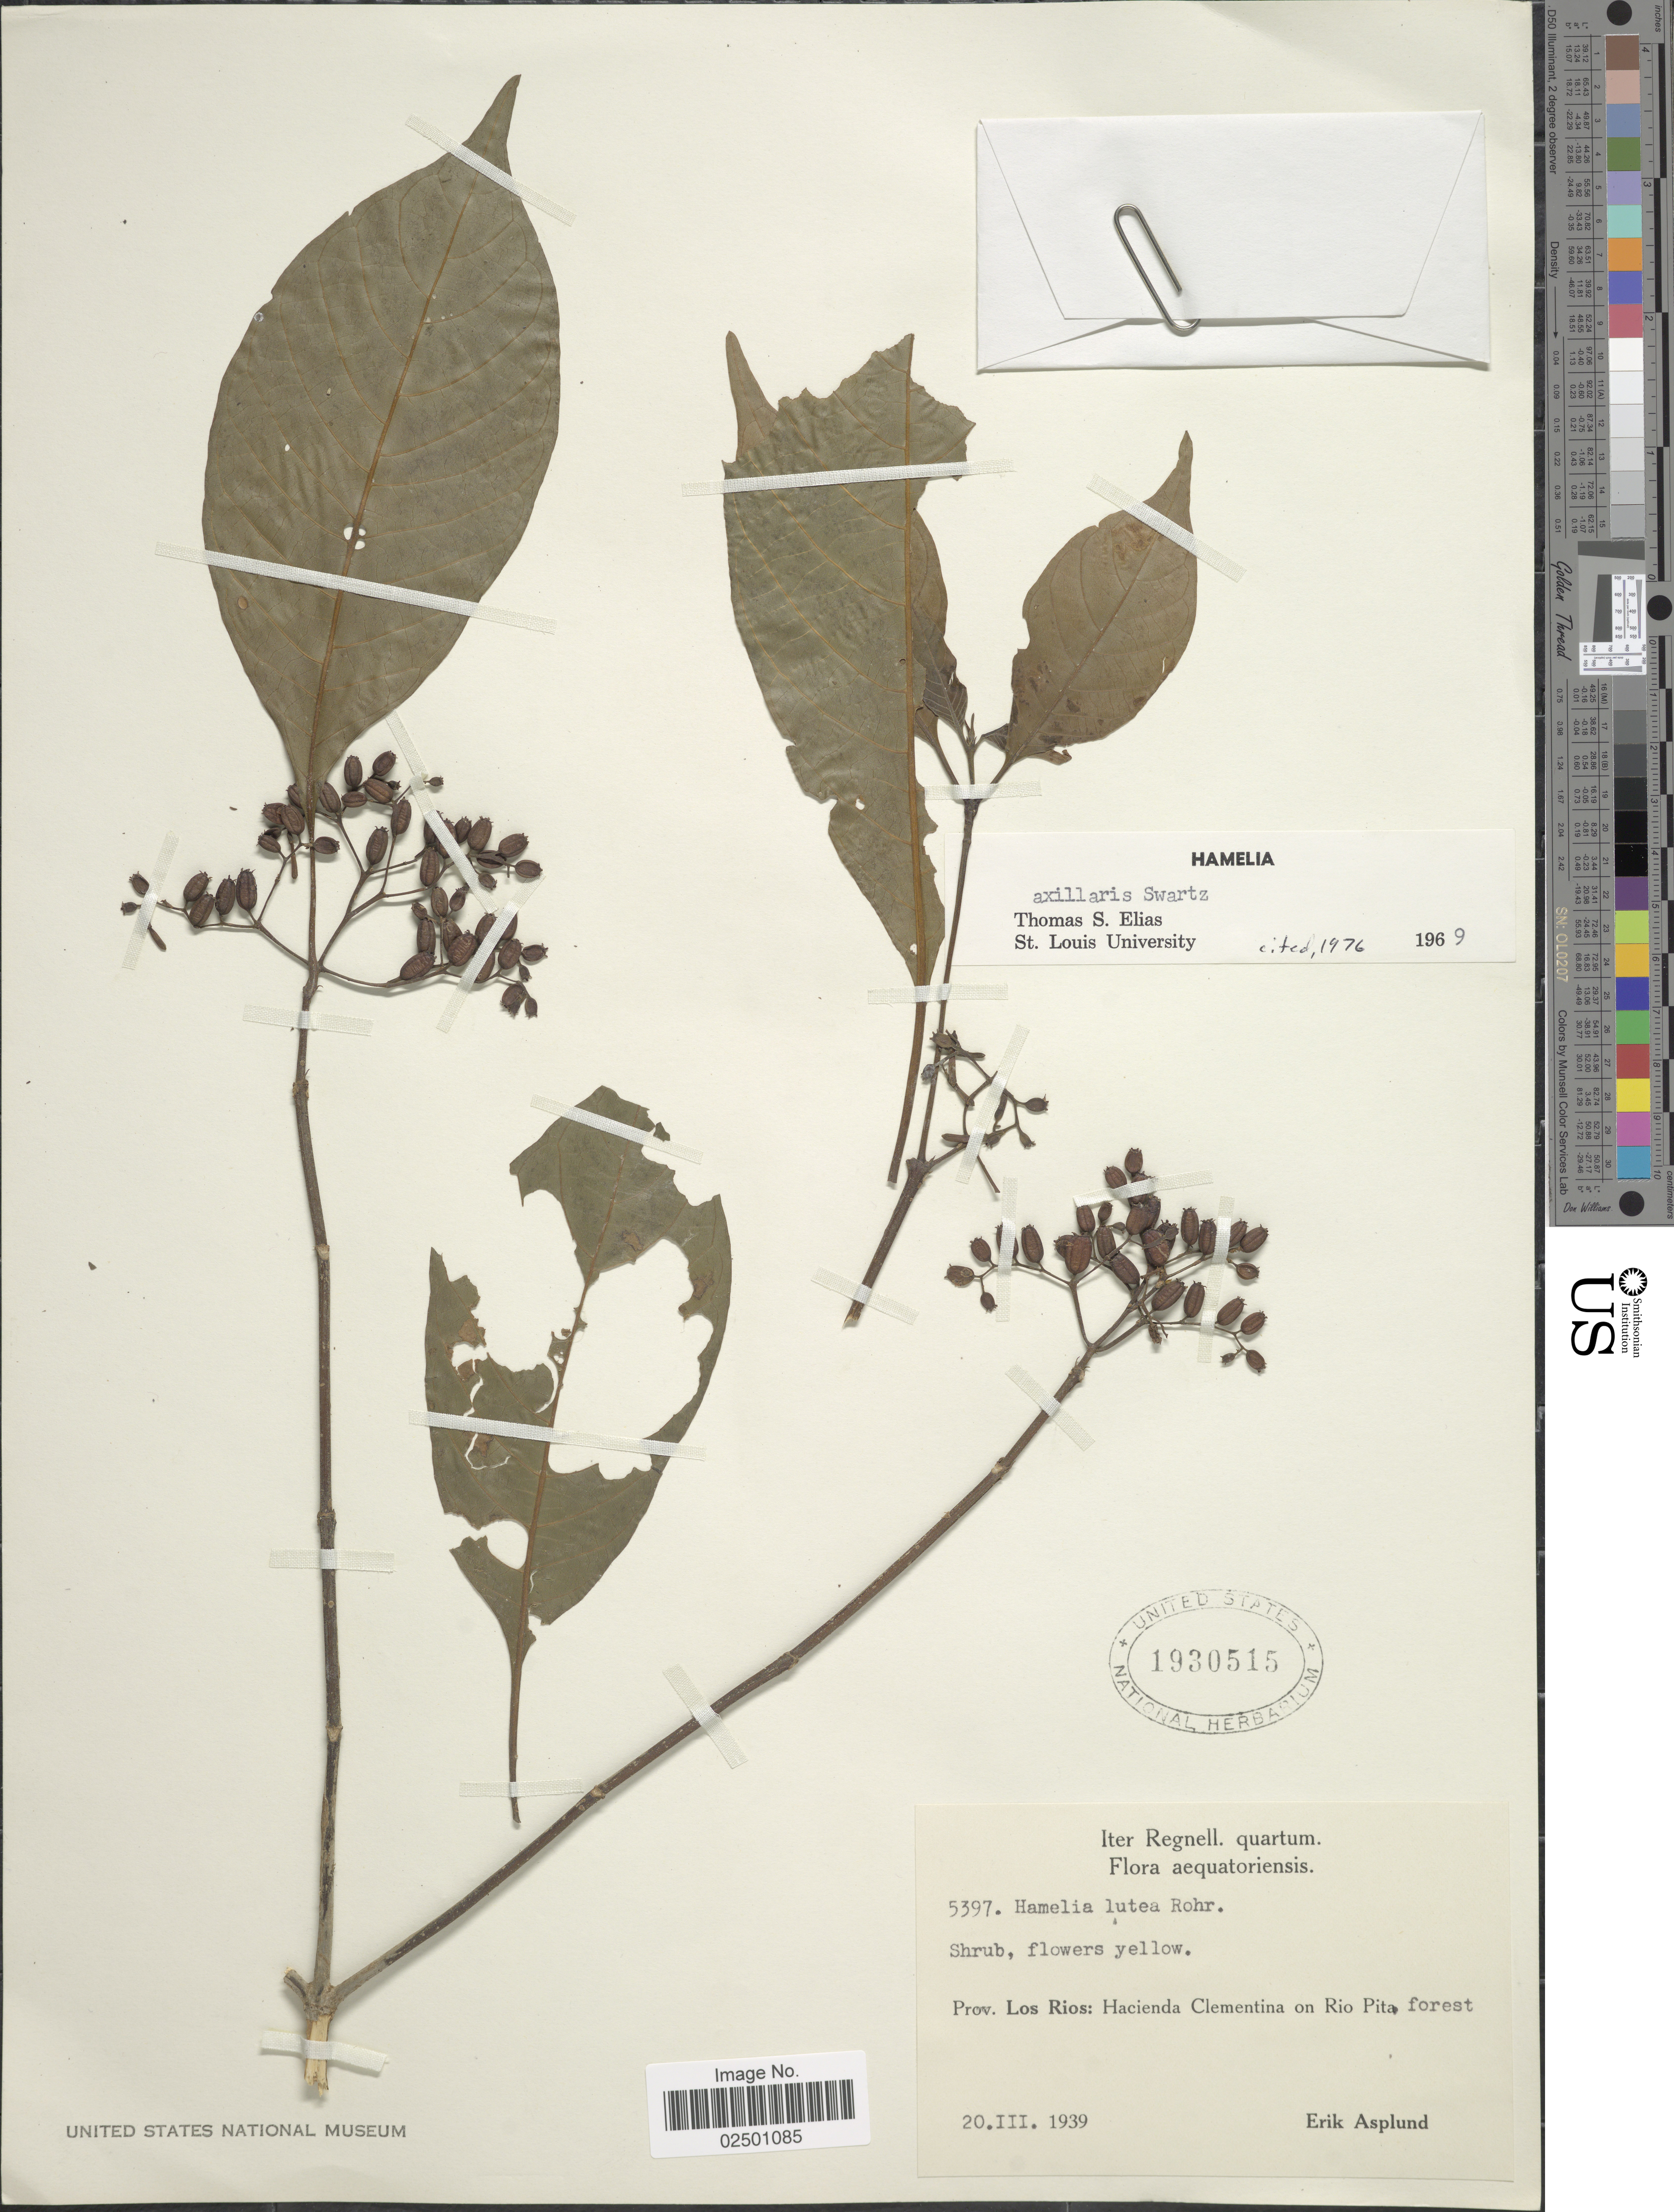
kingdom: Plantae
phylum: Tracheophyta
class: Magnoliopsida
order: Gentianales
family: Rubiaceae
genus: Hamelia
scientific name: Hamelia axillaris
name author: Sw.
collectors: E. Asplund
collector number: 5397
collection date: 1939-03-20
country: Ecuador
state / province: Los Ríos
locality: Aequatoriensis. Prov. Los Rios: Hacienda Clementina on Rio Pita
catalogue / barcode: US 1930515